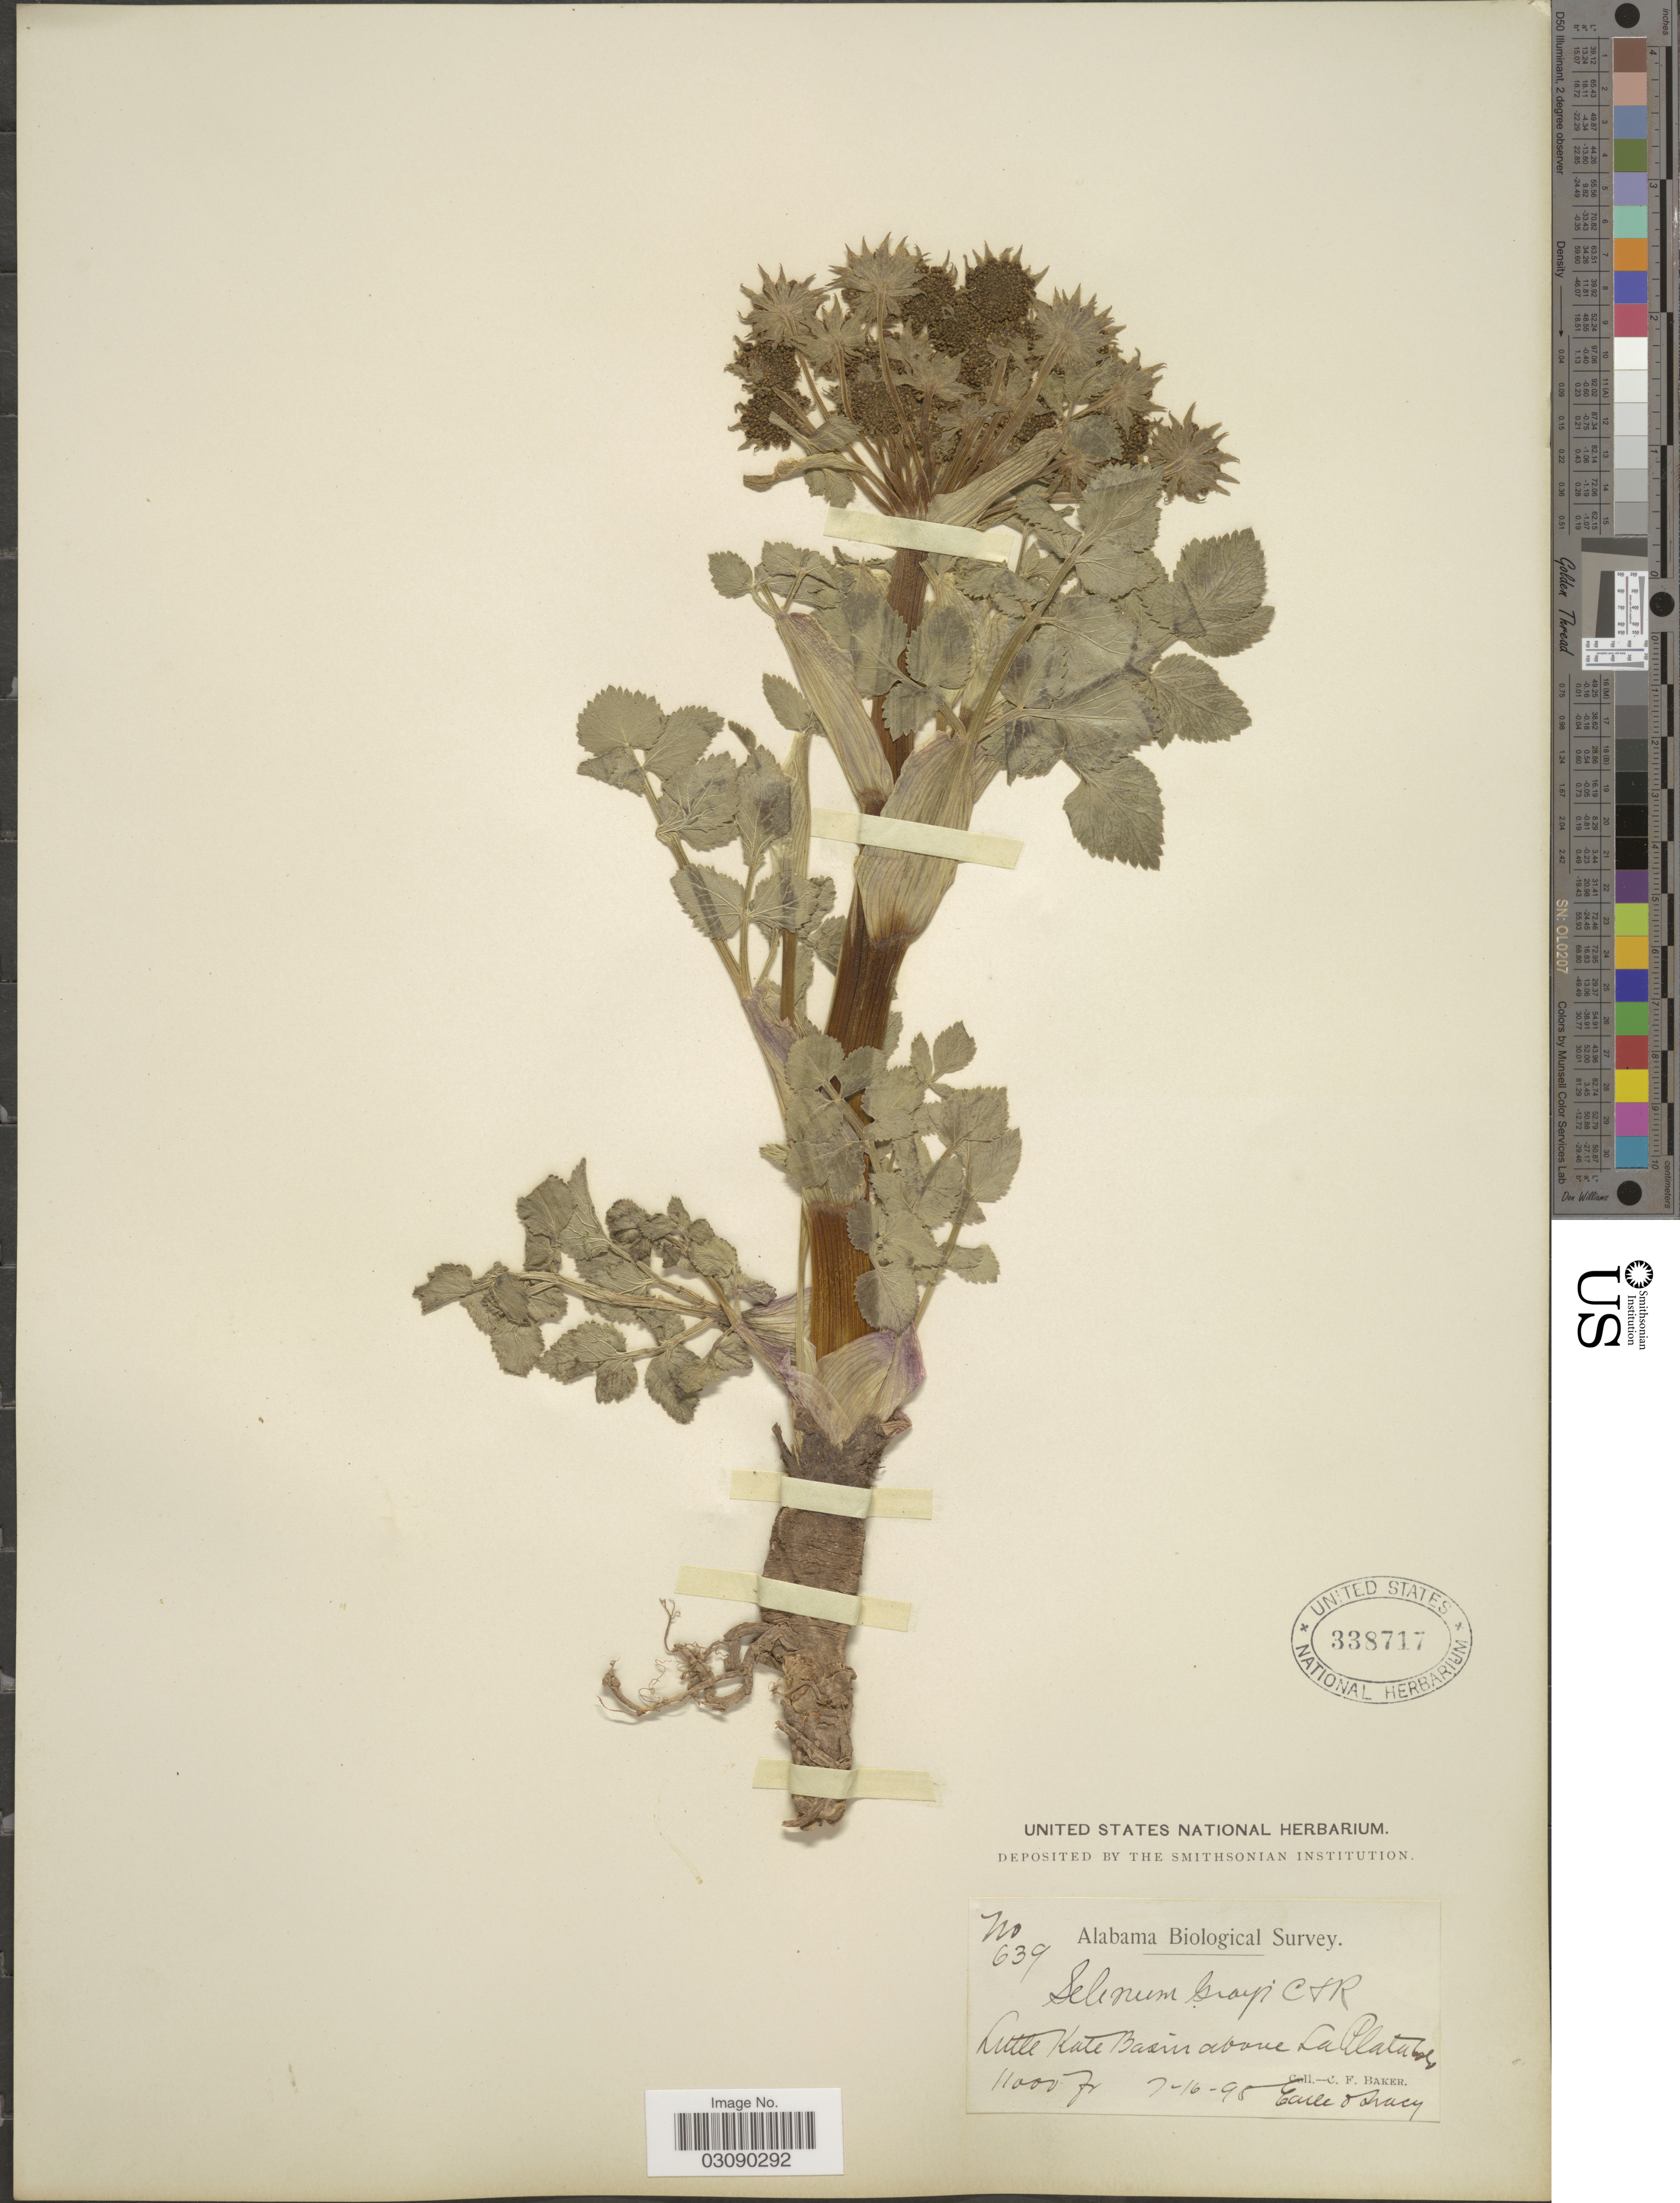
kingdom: Plantae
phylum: Tracheophyta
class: Magnoliopsida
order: Apiales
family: Apiaceae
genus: Angelica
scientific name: Angelica grayi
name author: (J.M. Coult. & Rose) J.M. Coult. & Rose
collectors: C. F. Baker, -. Earle & -. Tracy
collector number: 639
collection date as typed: Transcribed d/m/y: 16/7/98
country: United States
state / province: Colorado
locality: Little Kate Basin above La Plateau.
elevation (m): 3353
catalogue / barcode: US 338717